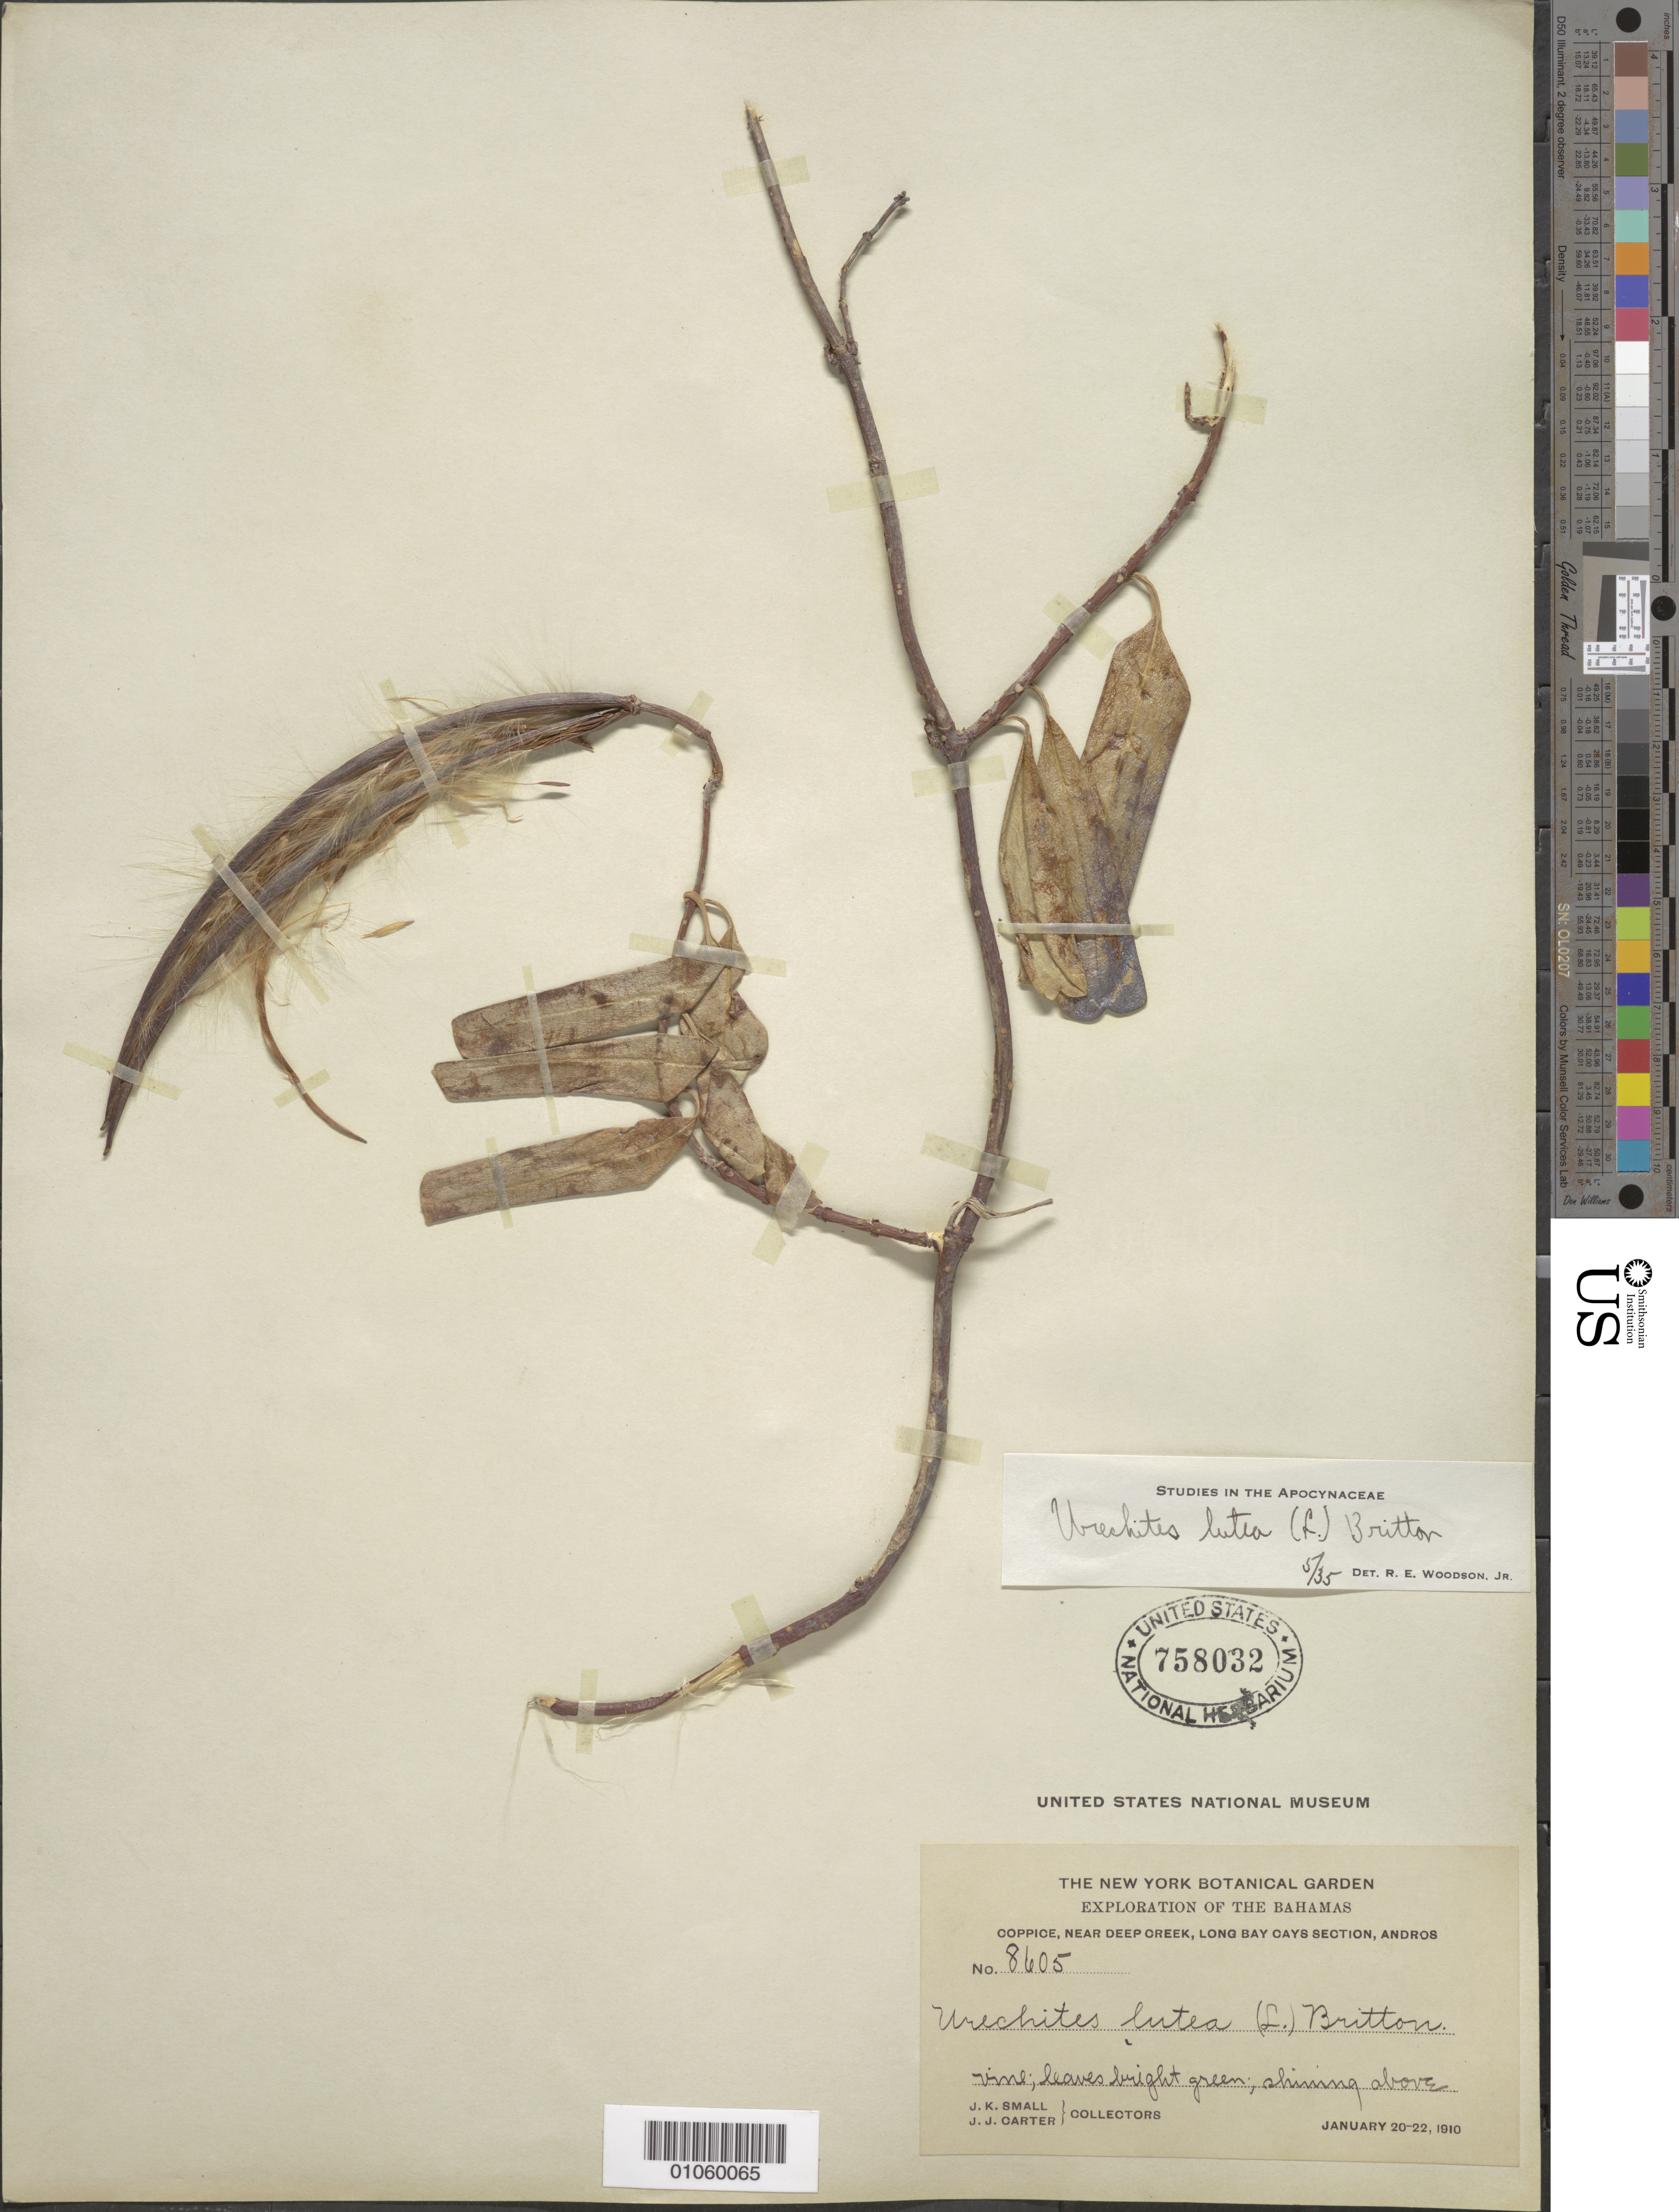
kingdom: Plantae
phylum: Tracheophyta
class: Magnoliopsida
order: Gentianales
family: Apocynaceae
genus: Urechites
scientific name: Urechites lutea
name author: (L.) Britton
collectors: J. K. Small & J. J. Carter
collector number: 8605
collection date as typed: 20 Jan 1910 to 22 Jan 1910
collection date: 1910-01-20/1910-01-22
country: Bahamas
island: Andros I.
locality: Near Deep Creek, Long Bay Cays section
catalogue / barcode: US 758032